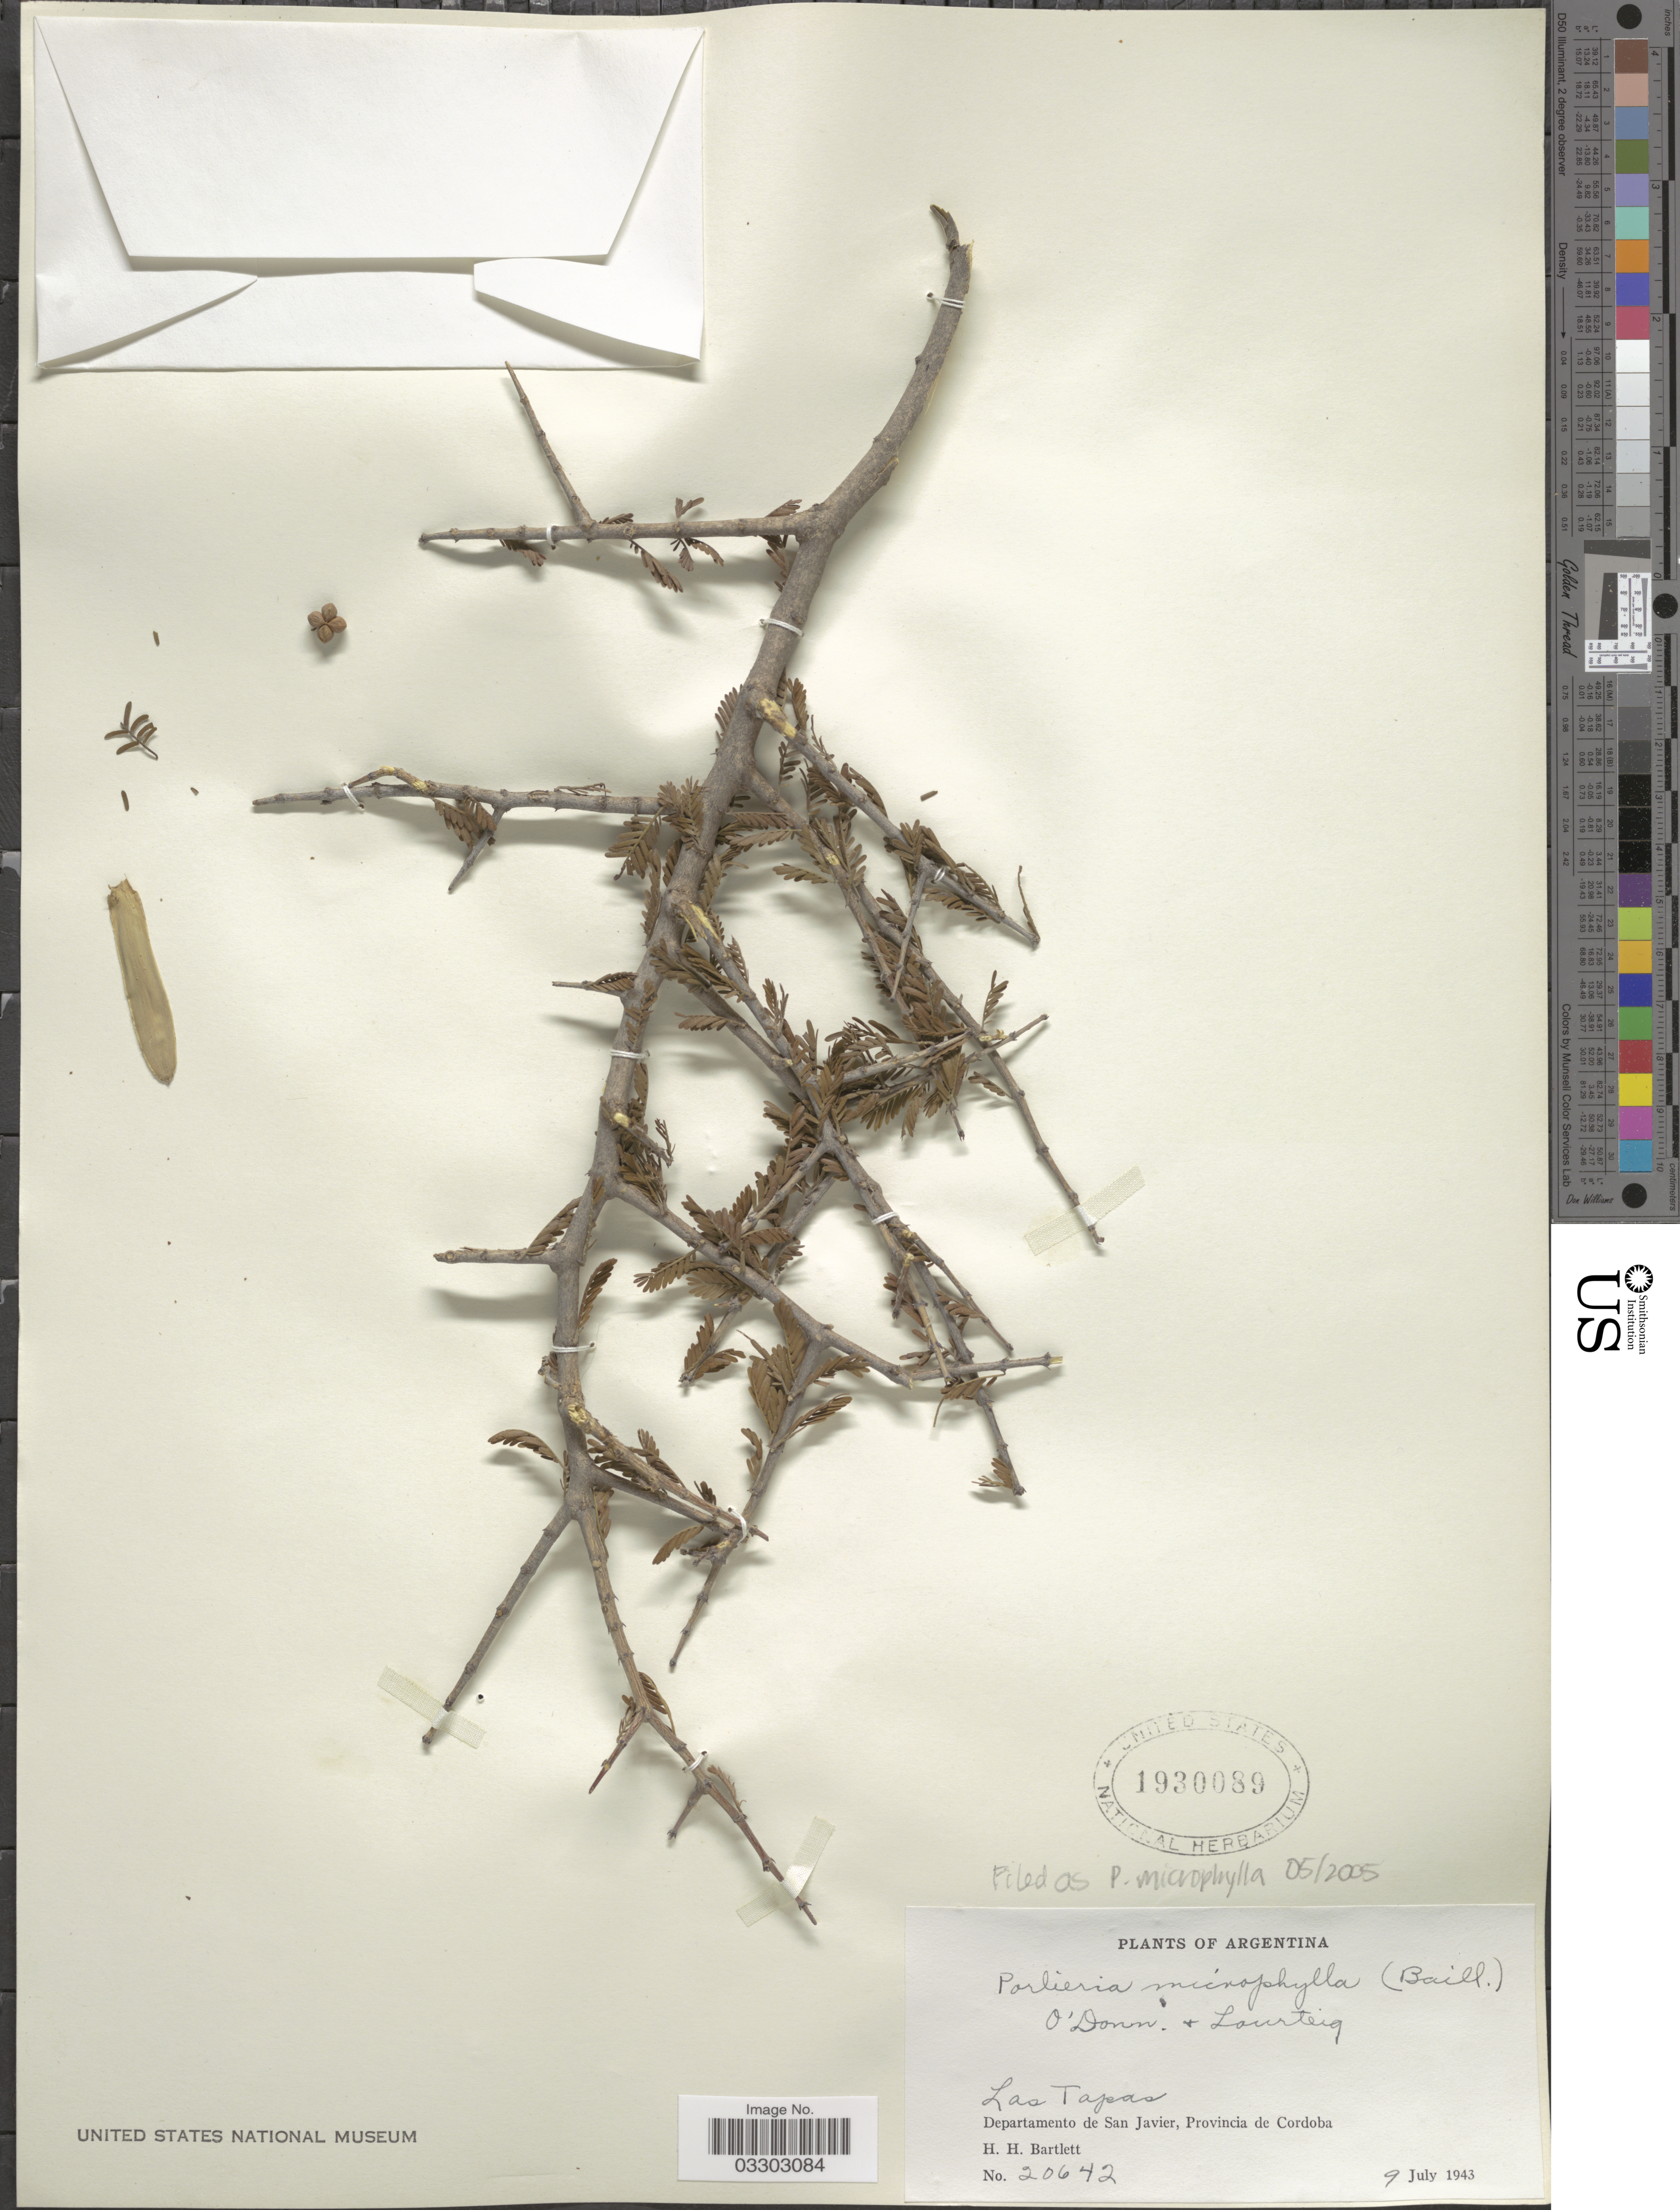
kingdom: Plantae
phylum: Tracheophyta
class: Magnoliopsida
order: Zygophyllales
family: Zygophyllaceae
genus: Porlieria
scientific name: Porlieria microphylla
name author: (Baill.) Descole et al.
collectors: H. H. Bartlett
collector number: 20642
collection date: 1943-07-09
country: Argentina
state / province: Cordoba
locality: Las Tapas. Departamento de San Javier.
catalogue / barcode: US 1930089